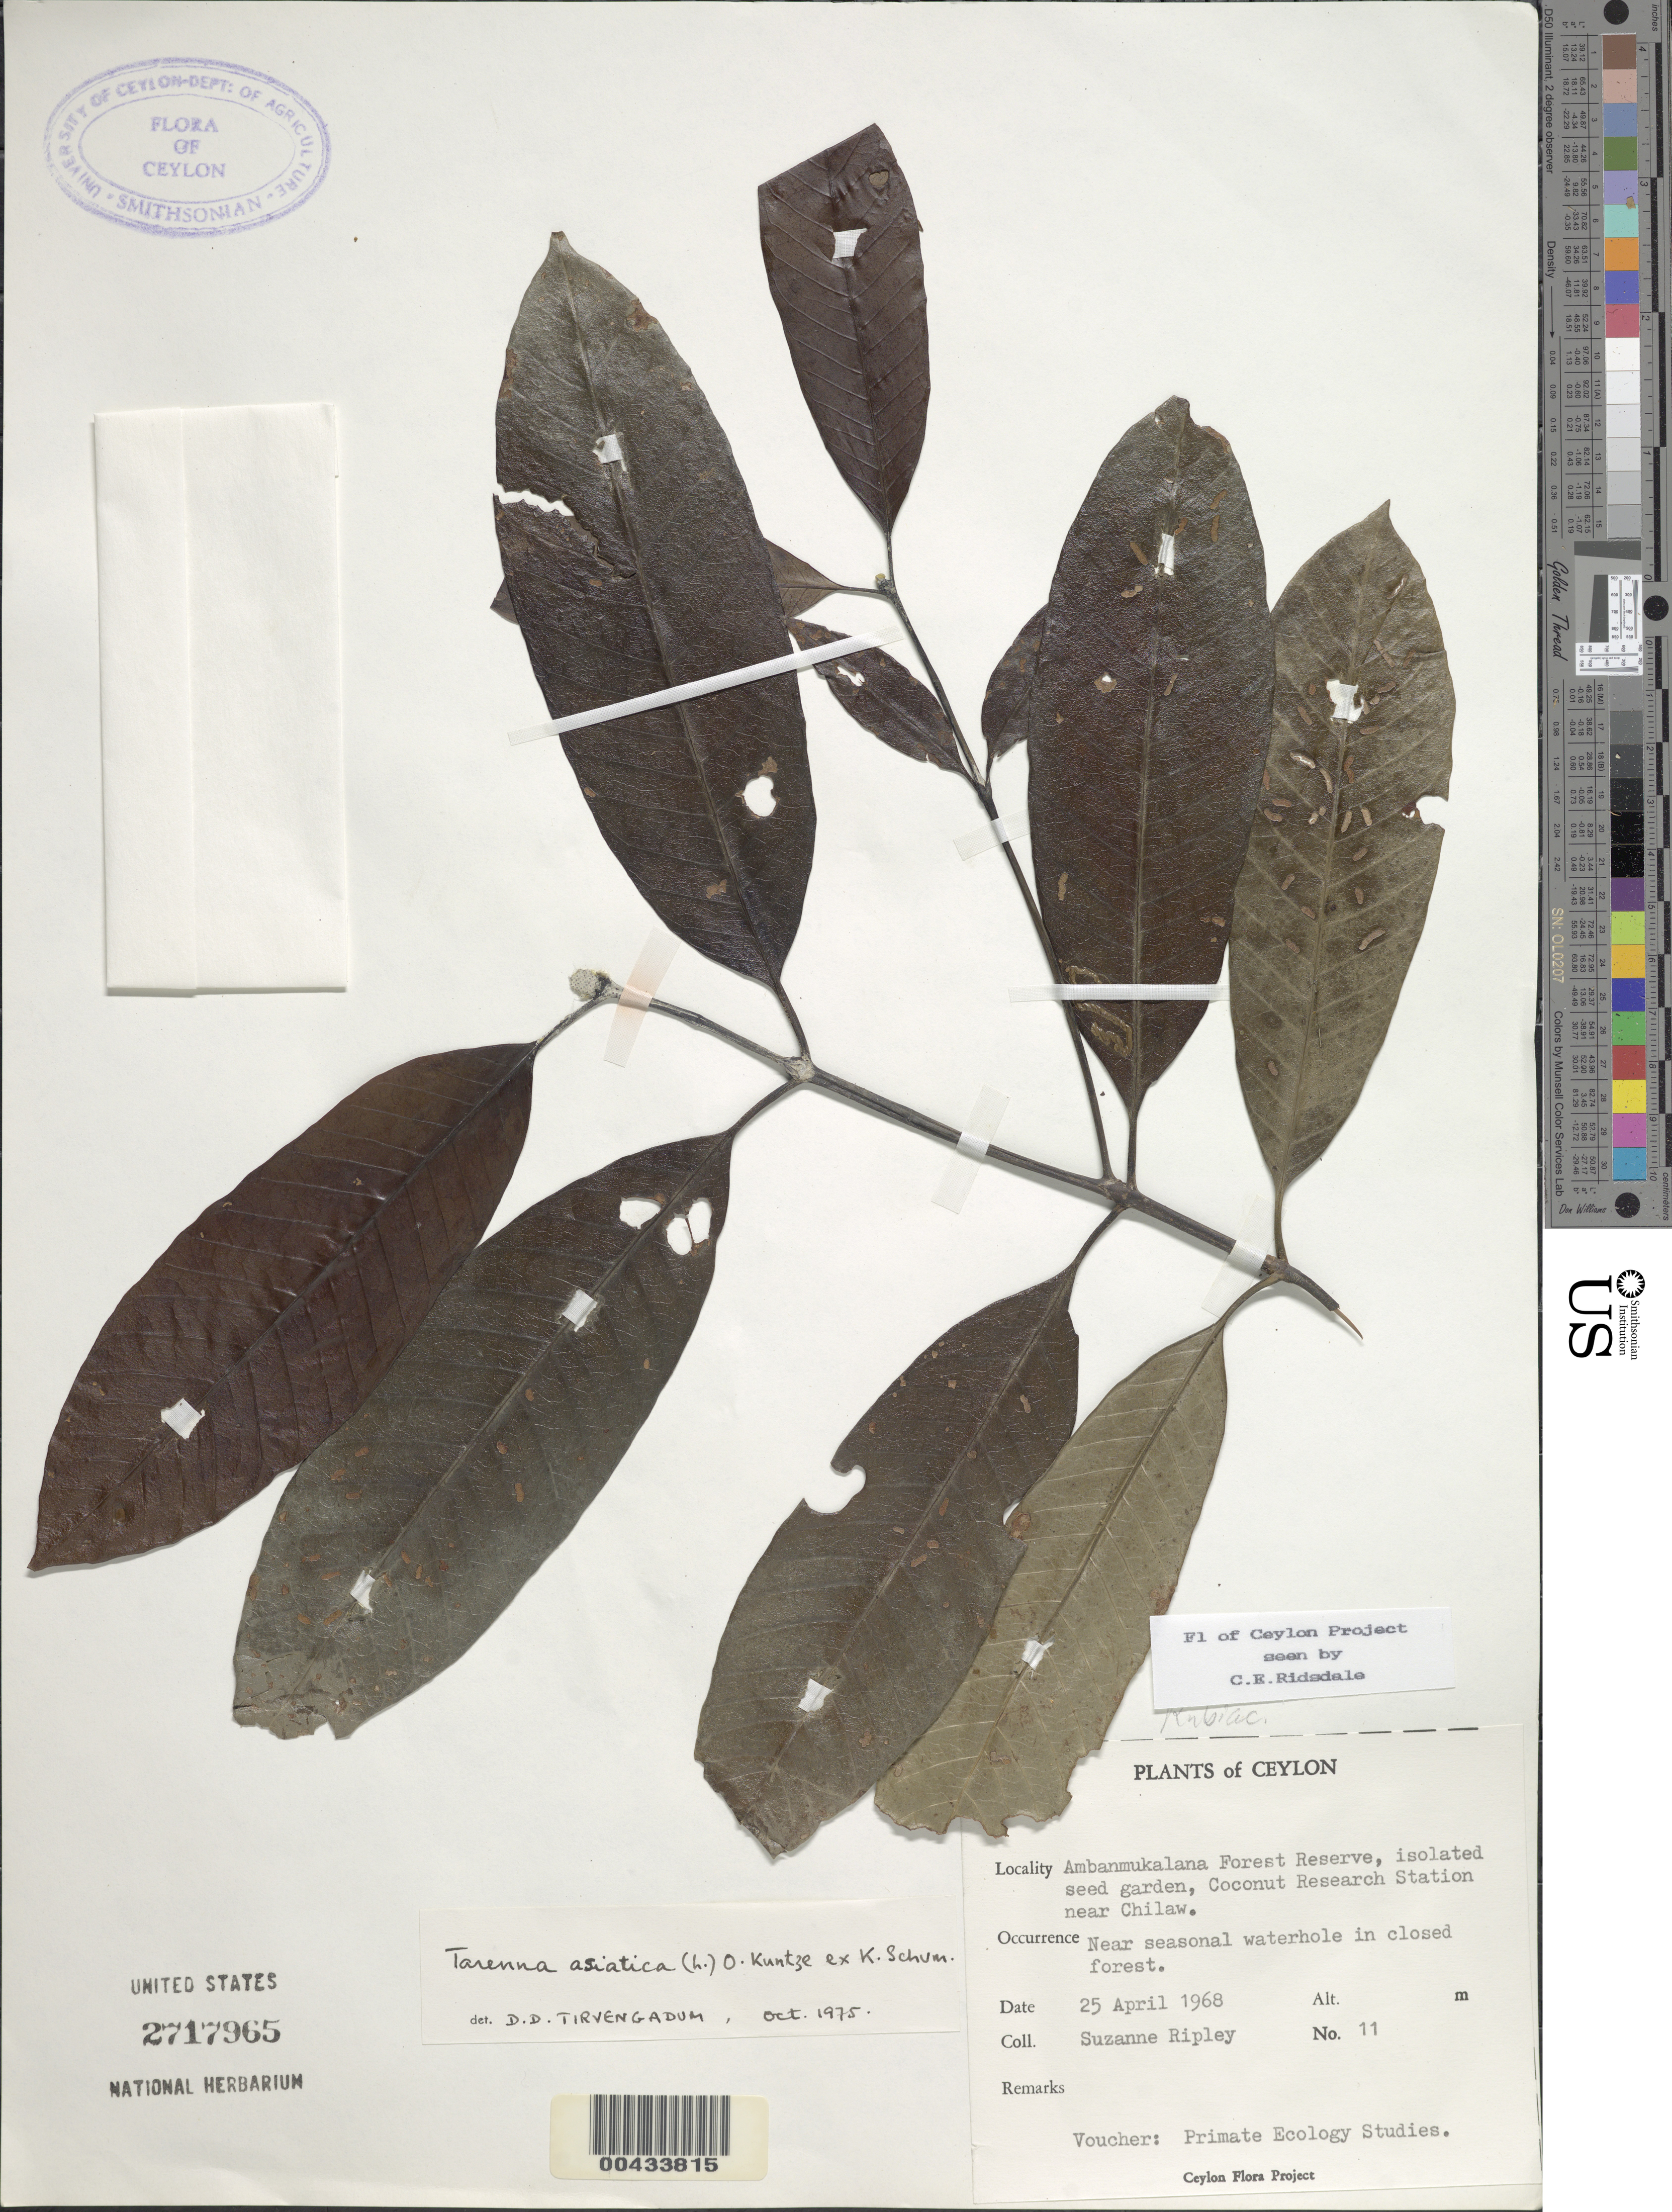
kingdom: Plantae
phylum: Tracheophyta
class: Magnoliopsida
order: Gentianales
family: Rubiaceae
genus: Tarenna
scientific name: Tarenna asiatica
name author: (L.) Kuntze ex K. Schum.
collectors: S. Ripley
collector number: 11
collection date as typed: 25 Apr 1968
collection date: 1968-04-25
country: Sri Lanka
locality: Ambanmukalana FR, Coconut Research Station near Chilaw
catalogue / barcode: US 2717965